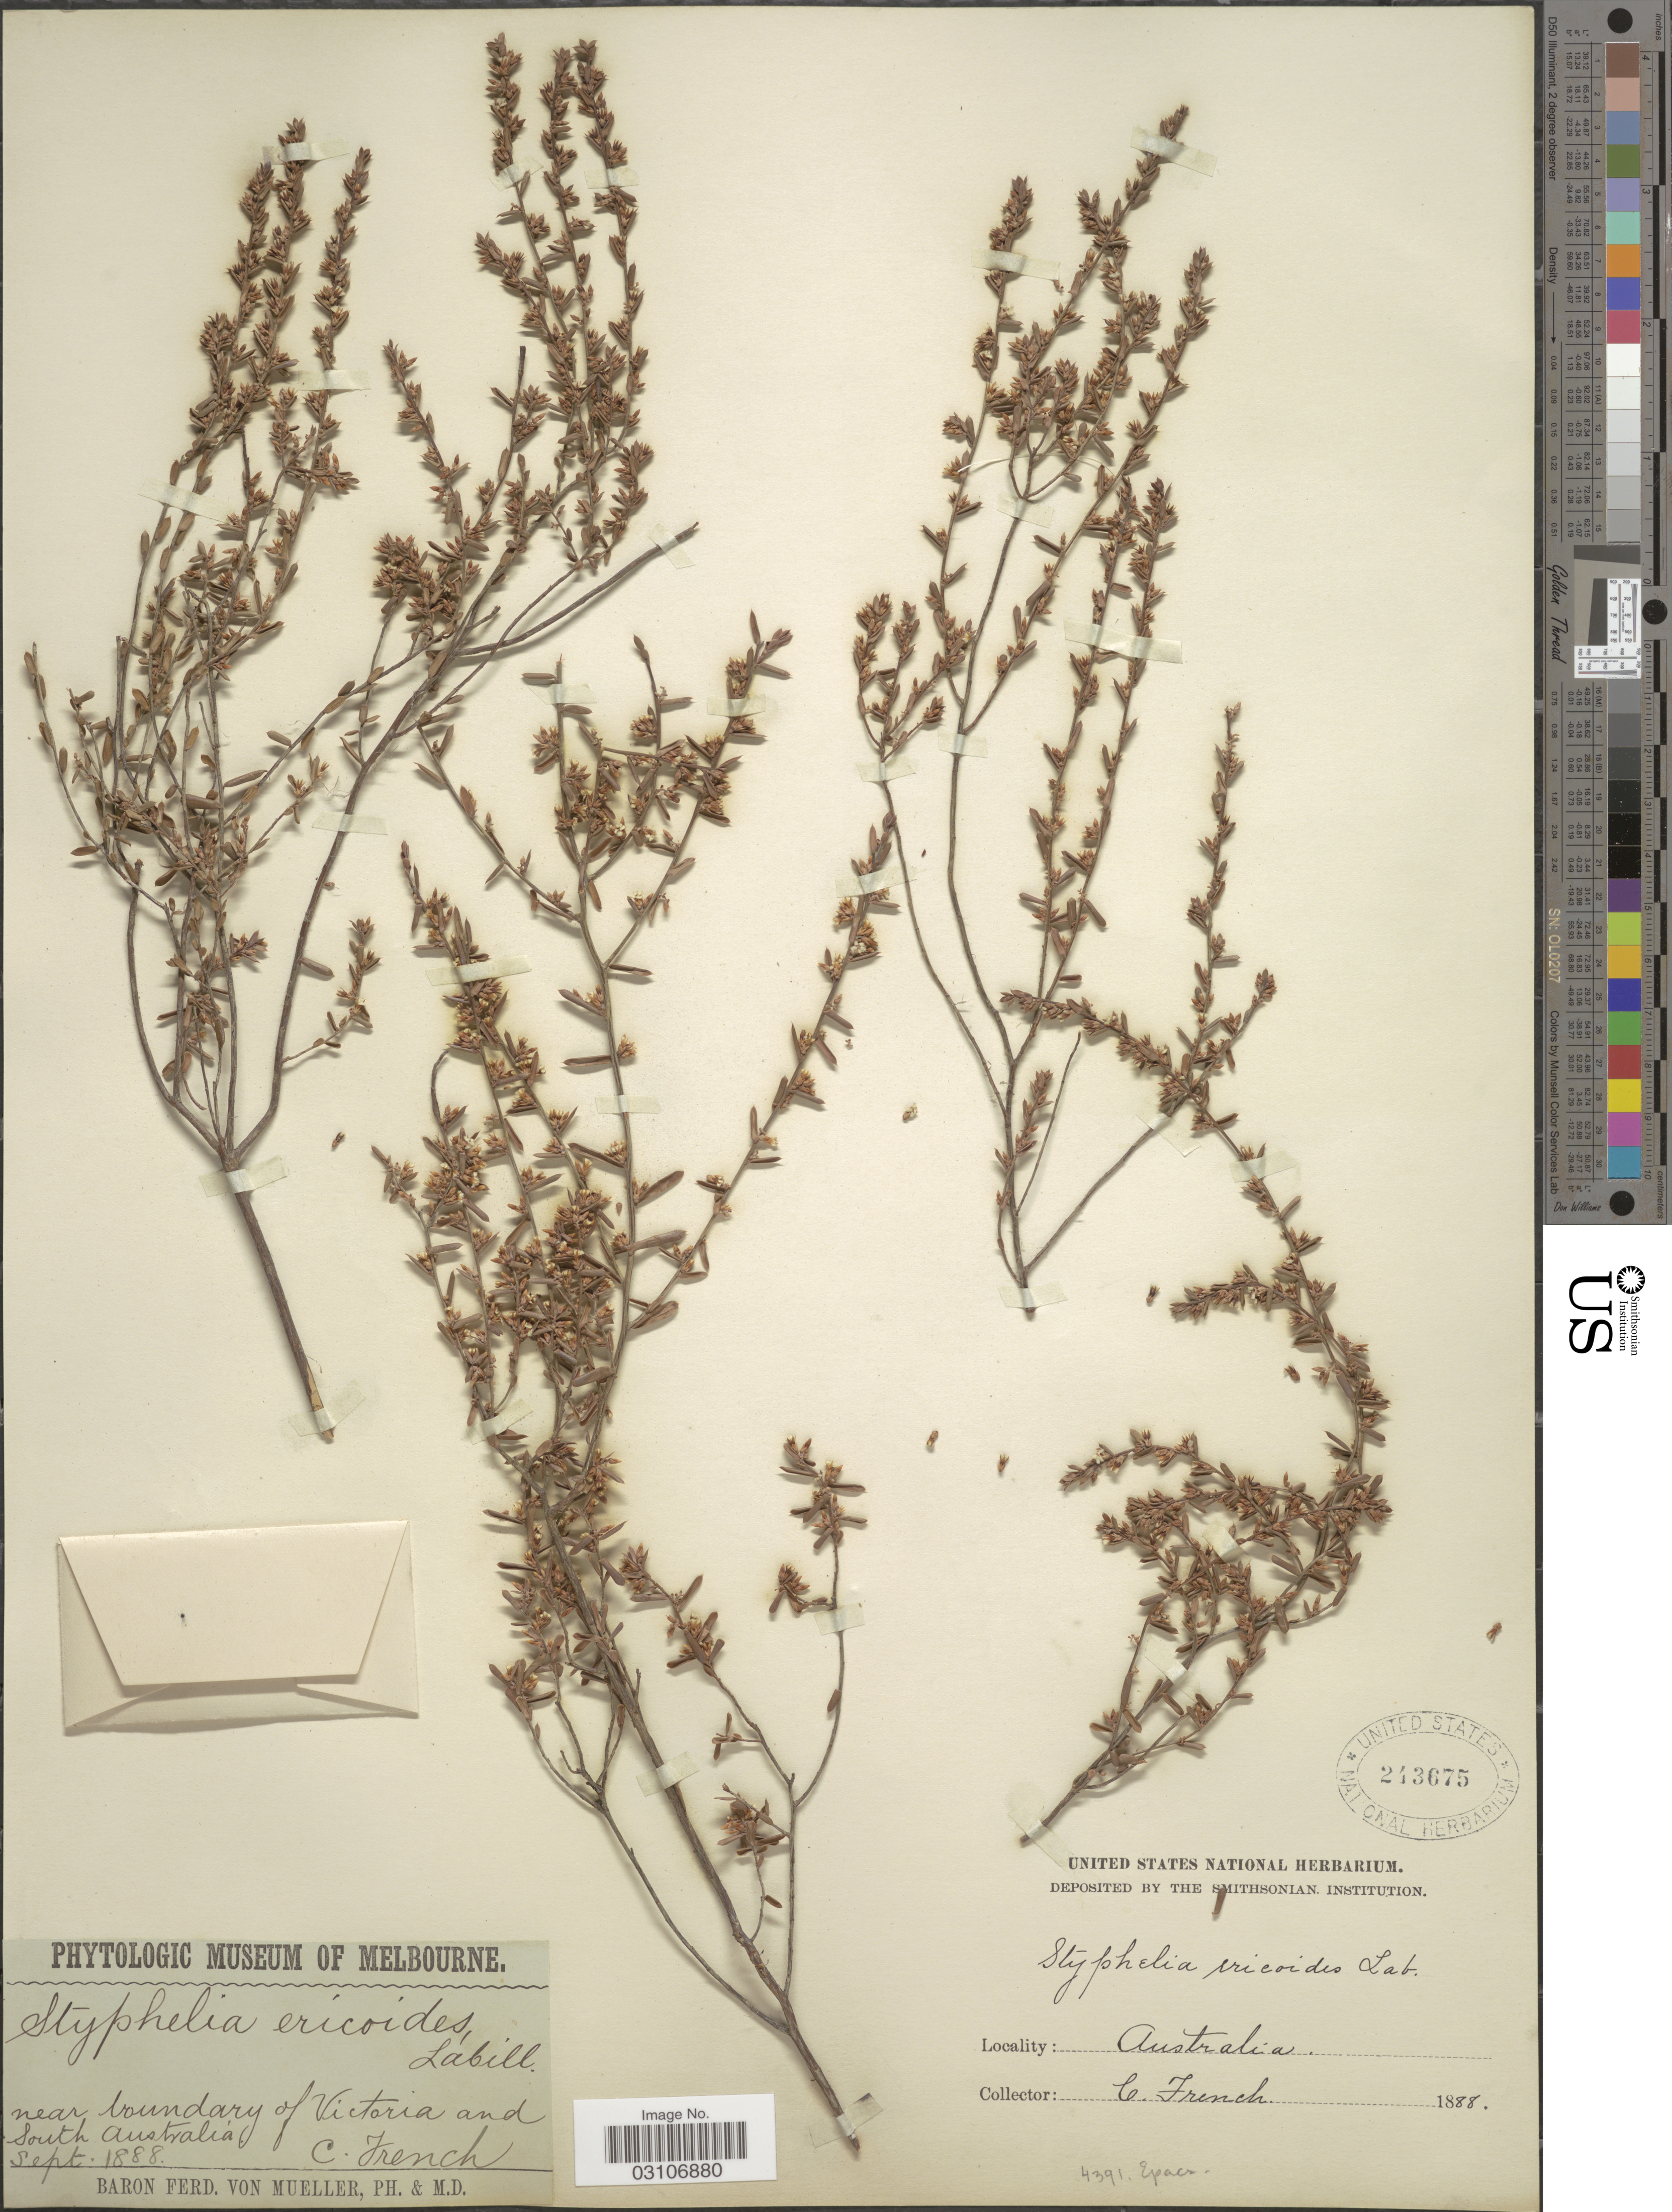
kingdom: Plantae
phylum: Tracheophyta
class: Magnoliopsida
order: Ericales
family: Ericaceae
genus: Leucopogon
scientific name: Leucopogon ericoides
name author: R. Br.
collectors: C. French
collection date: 1888-09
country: Australia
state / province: South Australia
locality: Near boundary of Victoria and South Australia.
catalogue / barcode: US 243675